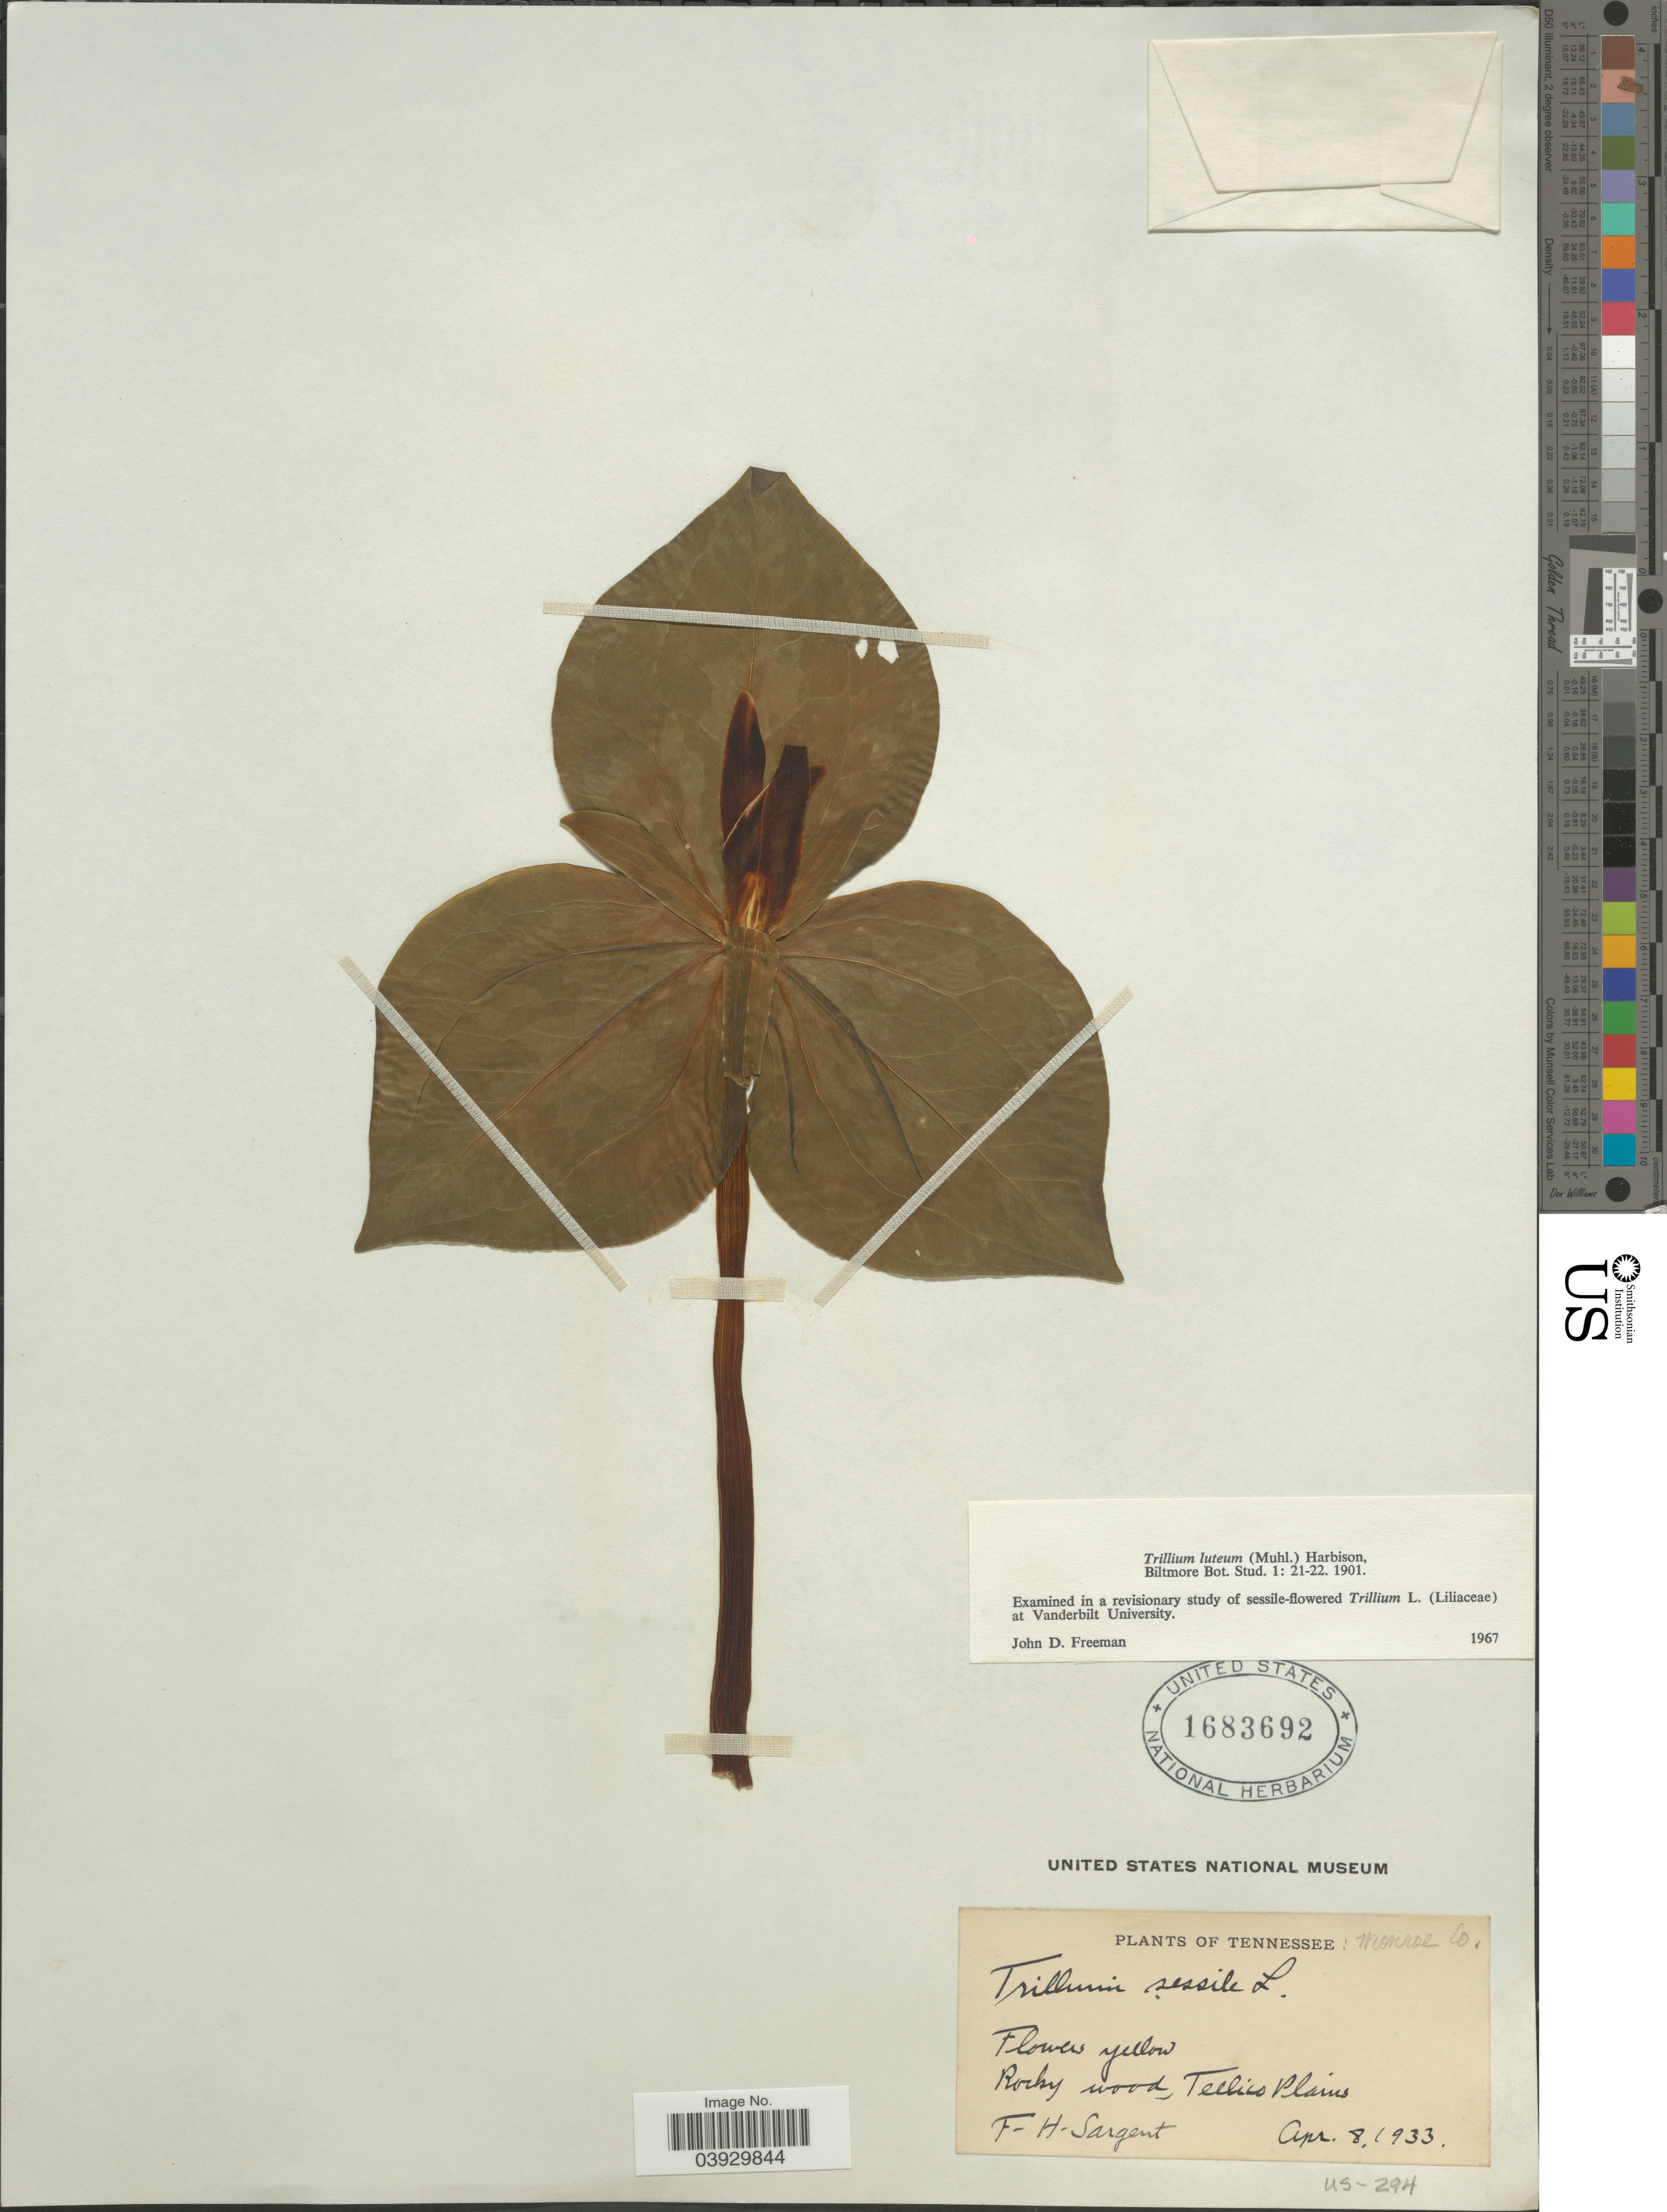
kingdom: Plantae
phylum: Tracheophyta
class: Liliopsida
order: Liliales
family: Melanthiaceae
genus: Trillium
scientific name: Trillium luteum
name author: Harb.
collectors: F. H. Sargent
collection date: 1933-04-08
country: United States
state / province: Tennessee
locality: Monroe Co. Rocky wood, Tellico Plains.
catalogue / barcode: US 1683692